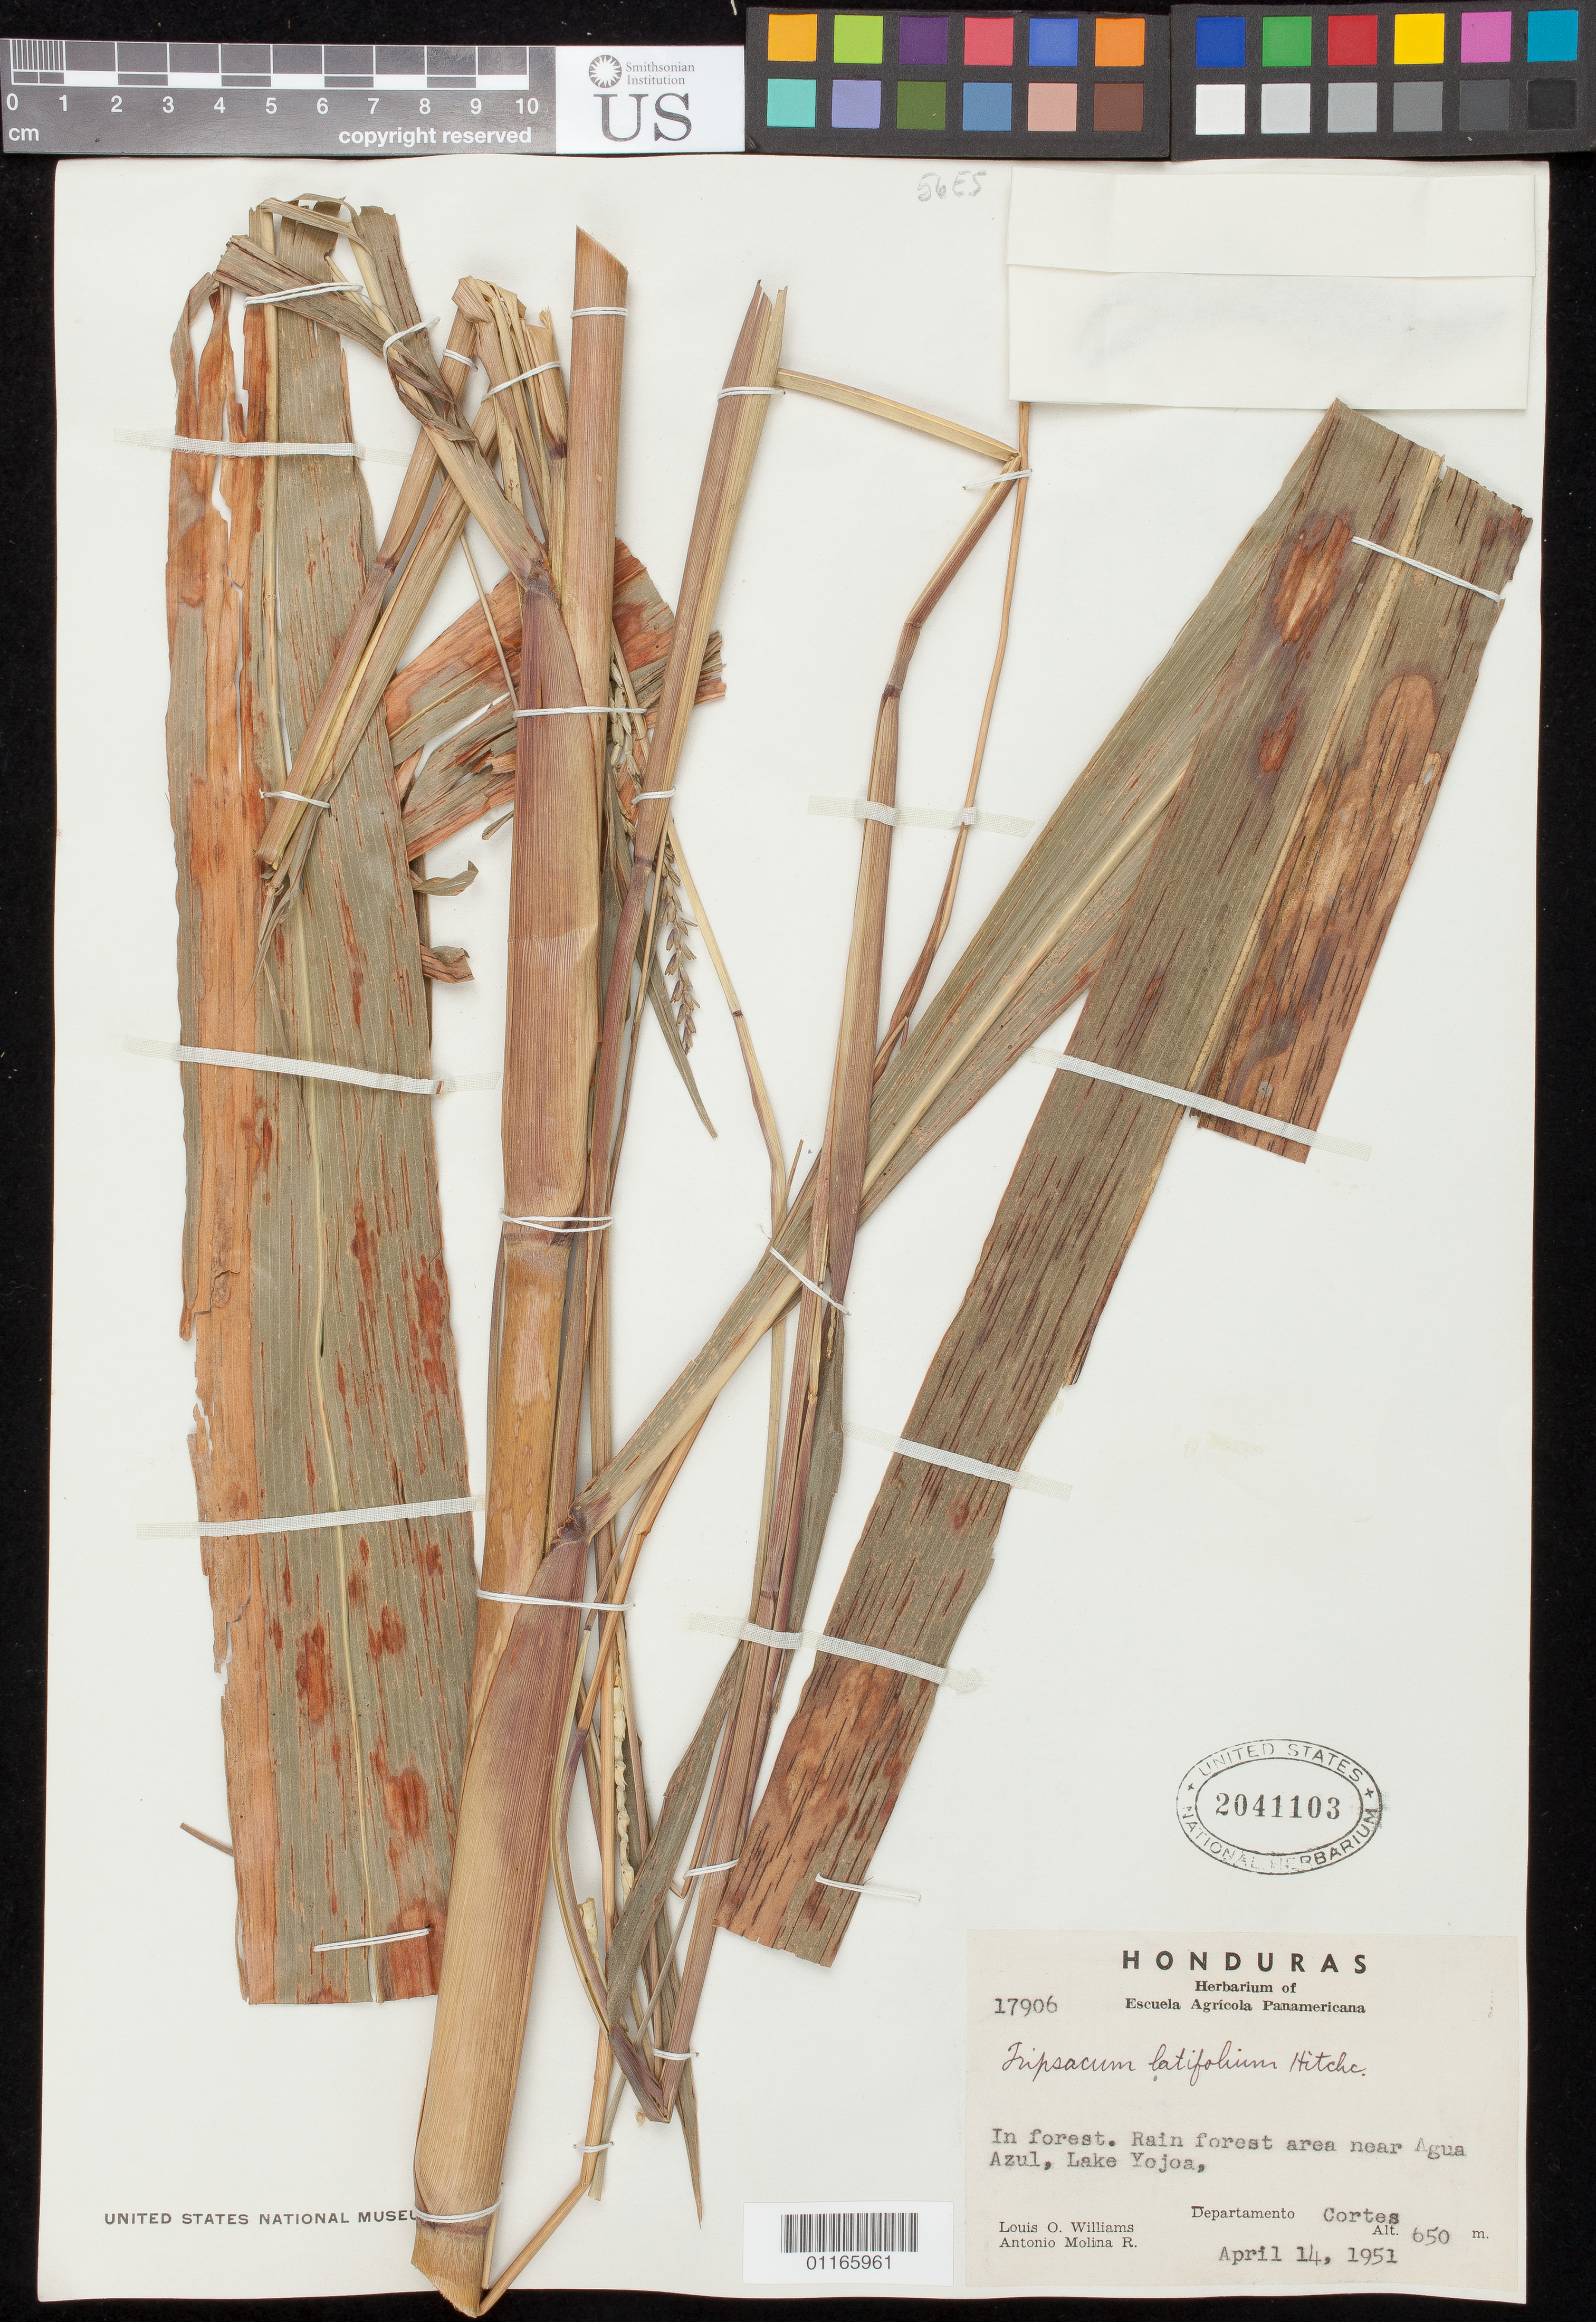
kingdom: Plantae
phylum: Tracheophyta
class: Liliopsida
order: Poales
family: Poaceae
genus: Tripsacum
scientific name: Tripsacum latifolium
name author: Hitchc.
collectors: L. O. Williams & A. Molina R.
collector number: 17906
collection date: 1951-04-14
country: Honduras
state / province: Cortés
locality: Rain forest area near Agua Azul, Lake Yojoa.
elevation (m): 650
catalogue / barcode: US 2041103